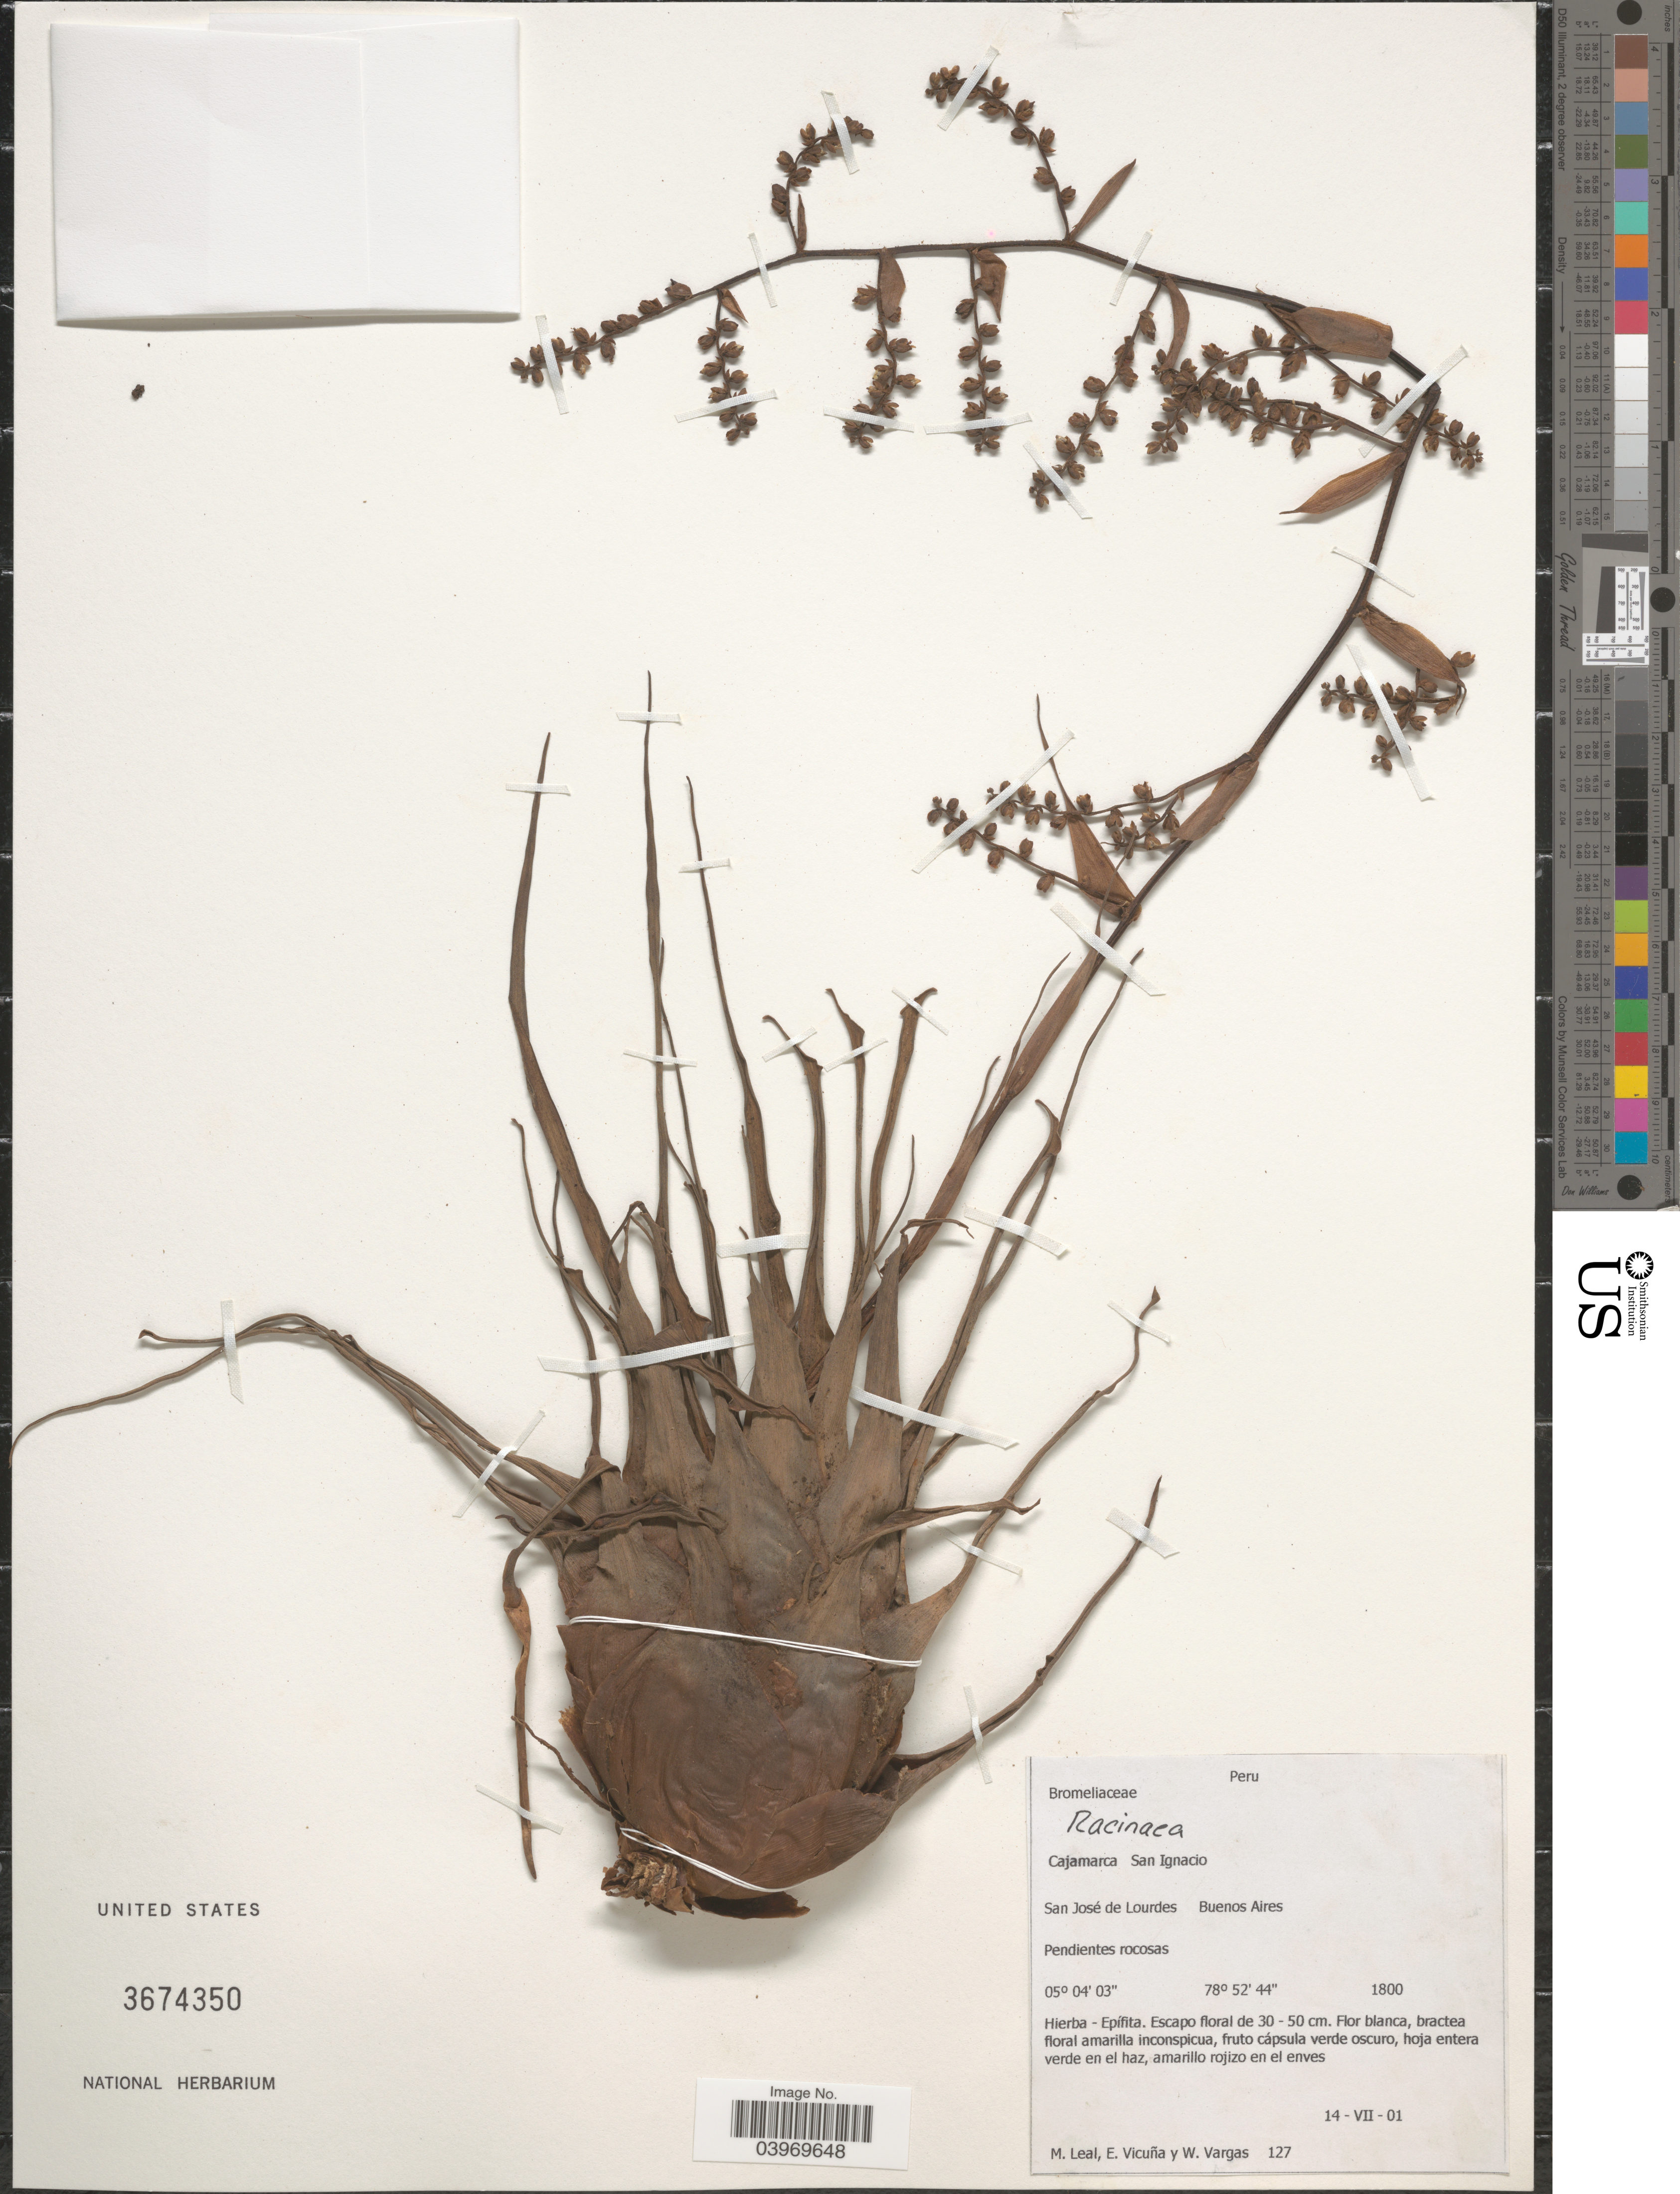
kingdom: Plantae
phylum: Tracheophyta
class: Liliopsida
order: Poales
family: Bromeliaceae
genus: Racinaea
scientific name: Racinaea sp.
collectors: M. E. Leal, E. Vicuña & W. Vargas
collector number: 127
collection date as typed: Transcribed d/m/y: 14/12/1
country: Peru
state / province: Cajamarca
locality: San Ignacio. San José de Lourdes. Buenos Aires. Pendientes rocosas.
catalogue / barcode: US 3674350